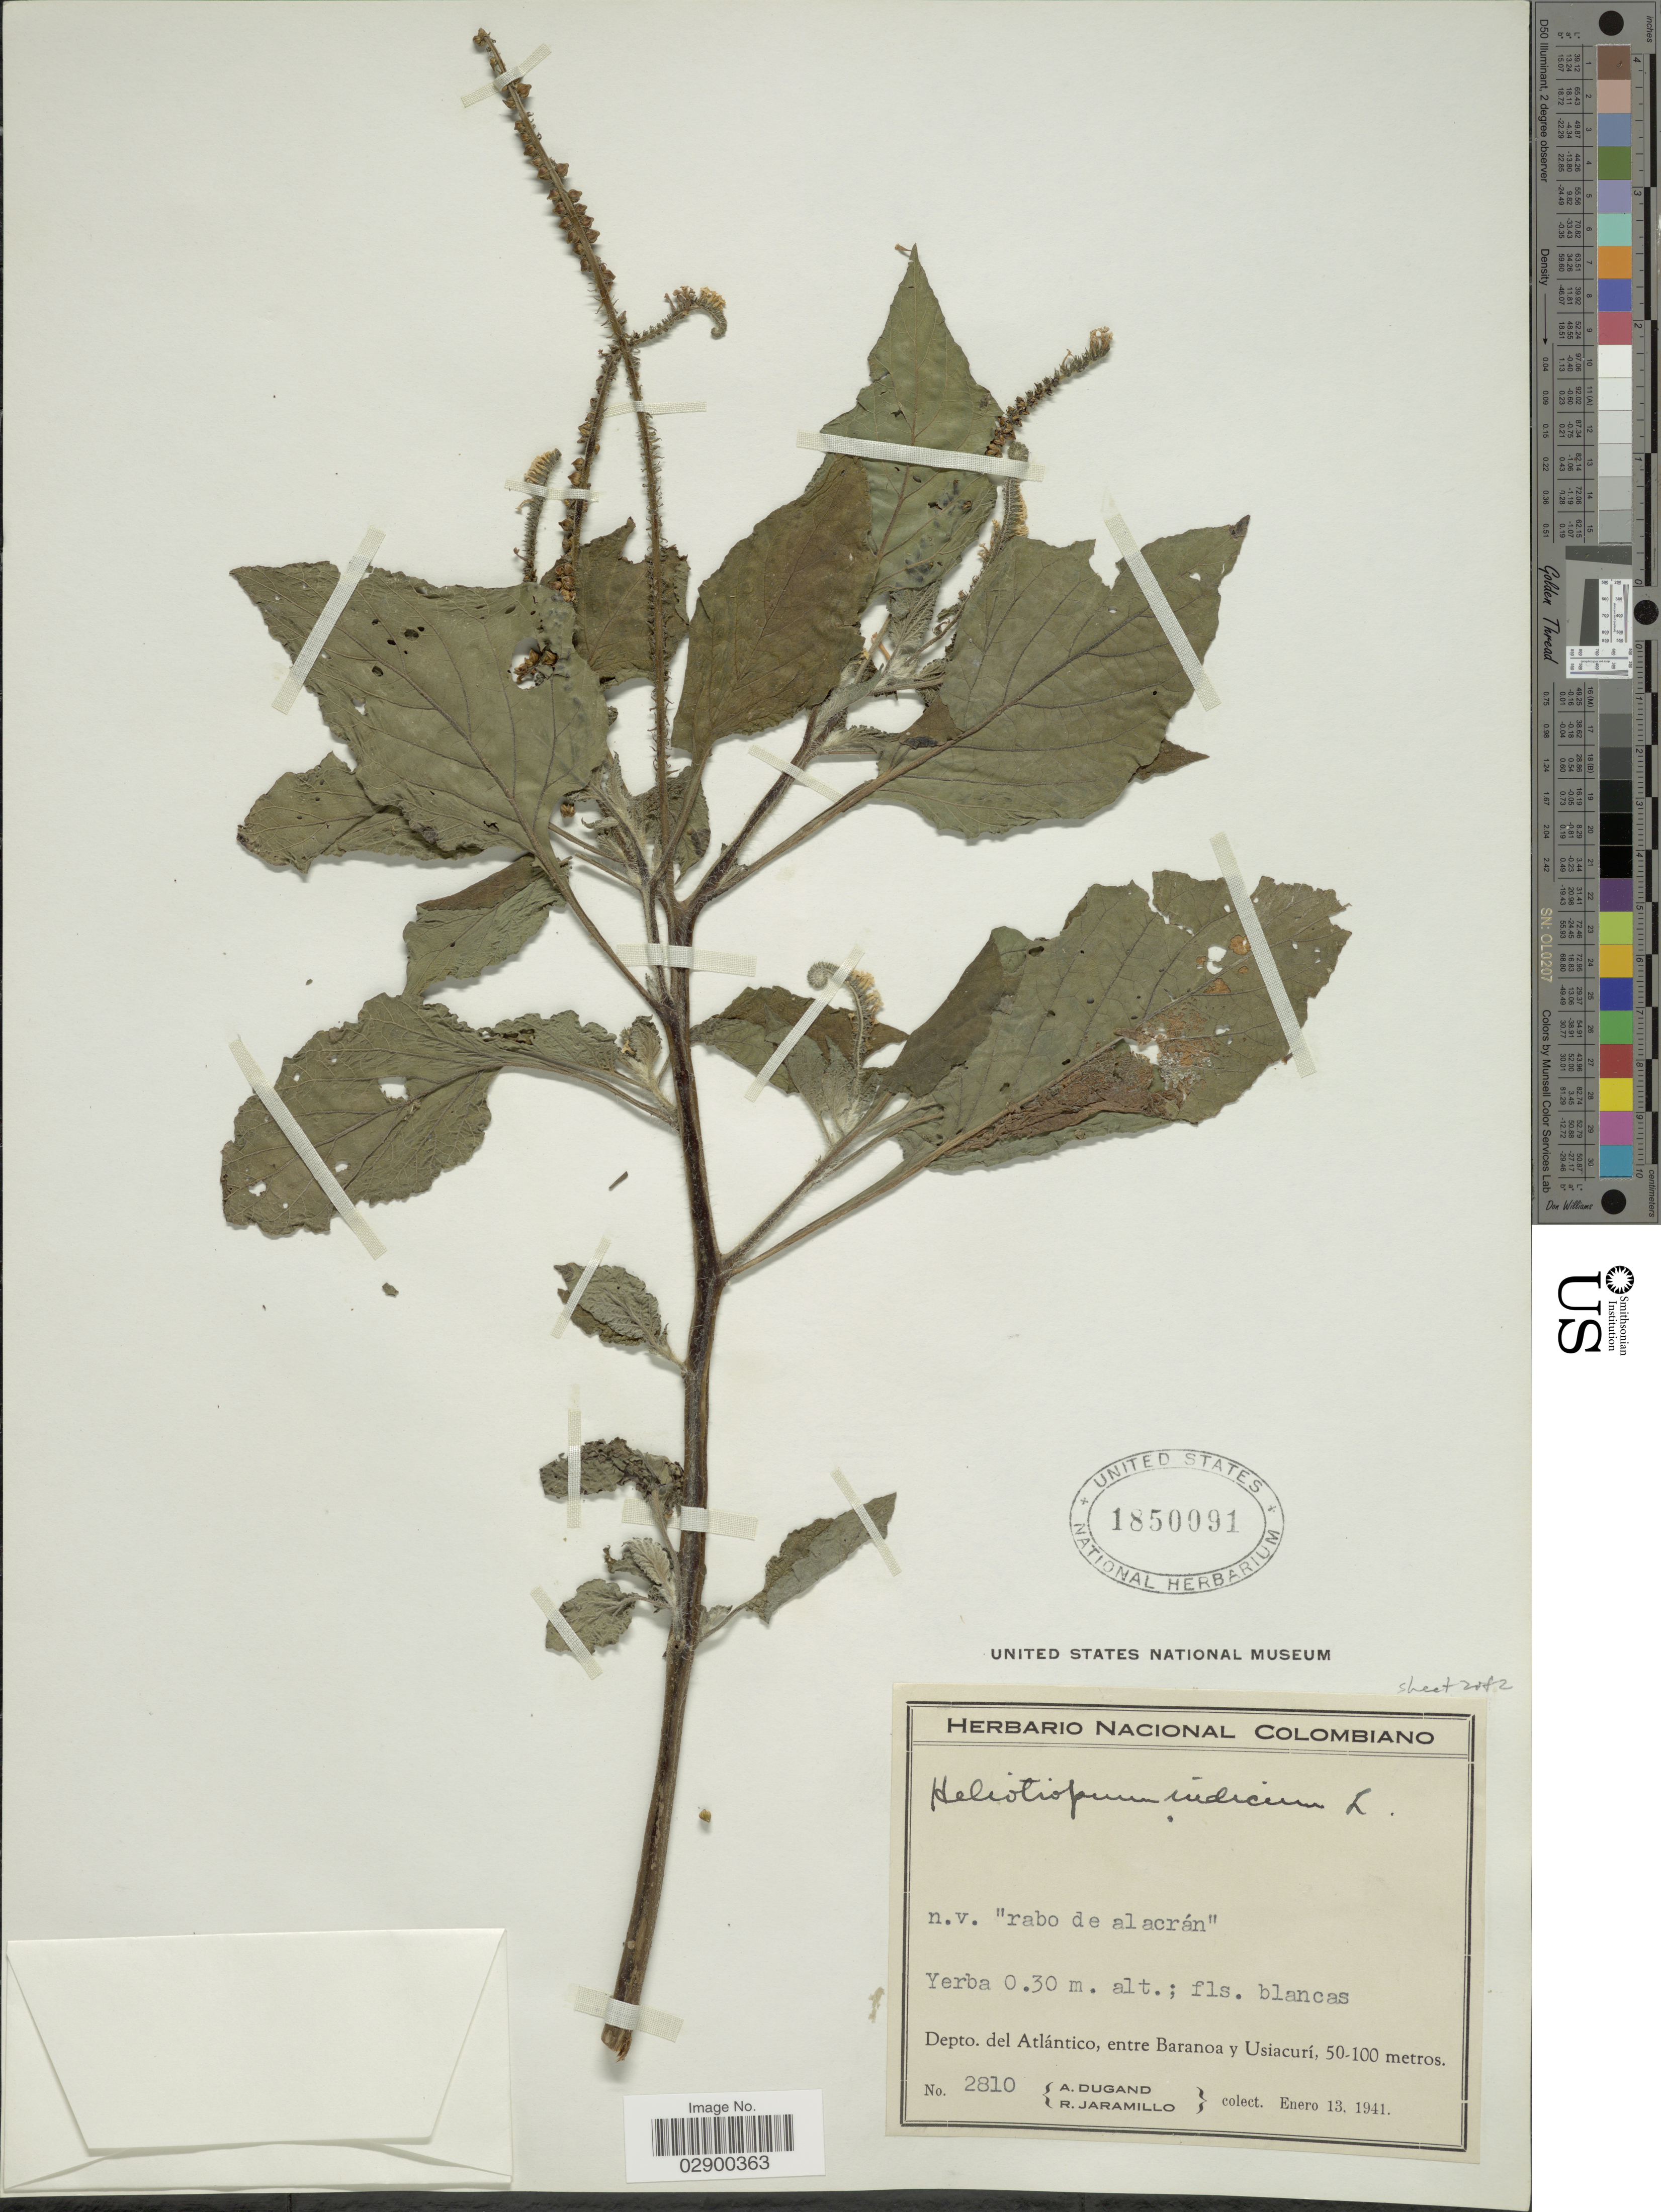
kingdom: Plantae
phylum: Tracheophyta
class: Magnoliopsida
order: Boraginales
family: Heliotropiaceae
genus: Heliotropium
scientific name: Heliotropium indicum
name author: L.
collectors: A. Dugand & R. Jaramillo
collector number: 2810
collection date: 1941-01-13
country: Colombia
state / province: Atlántico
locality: Depto. del Atlántico, entre Baranoa y Usiacurí.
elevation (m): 50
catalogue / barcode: US 1850091